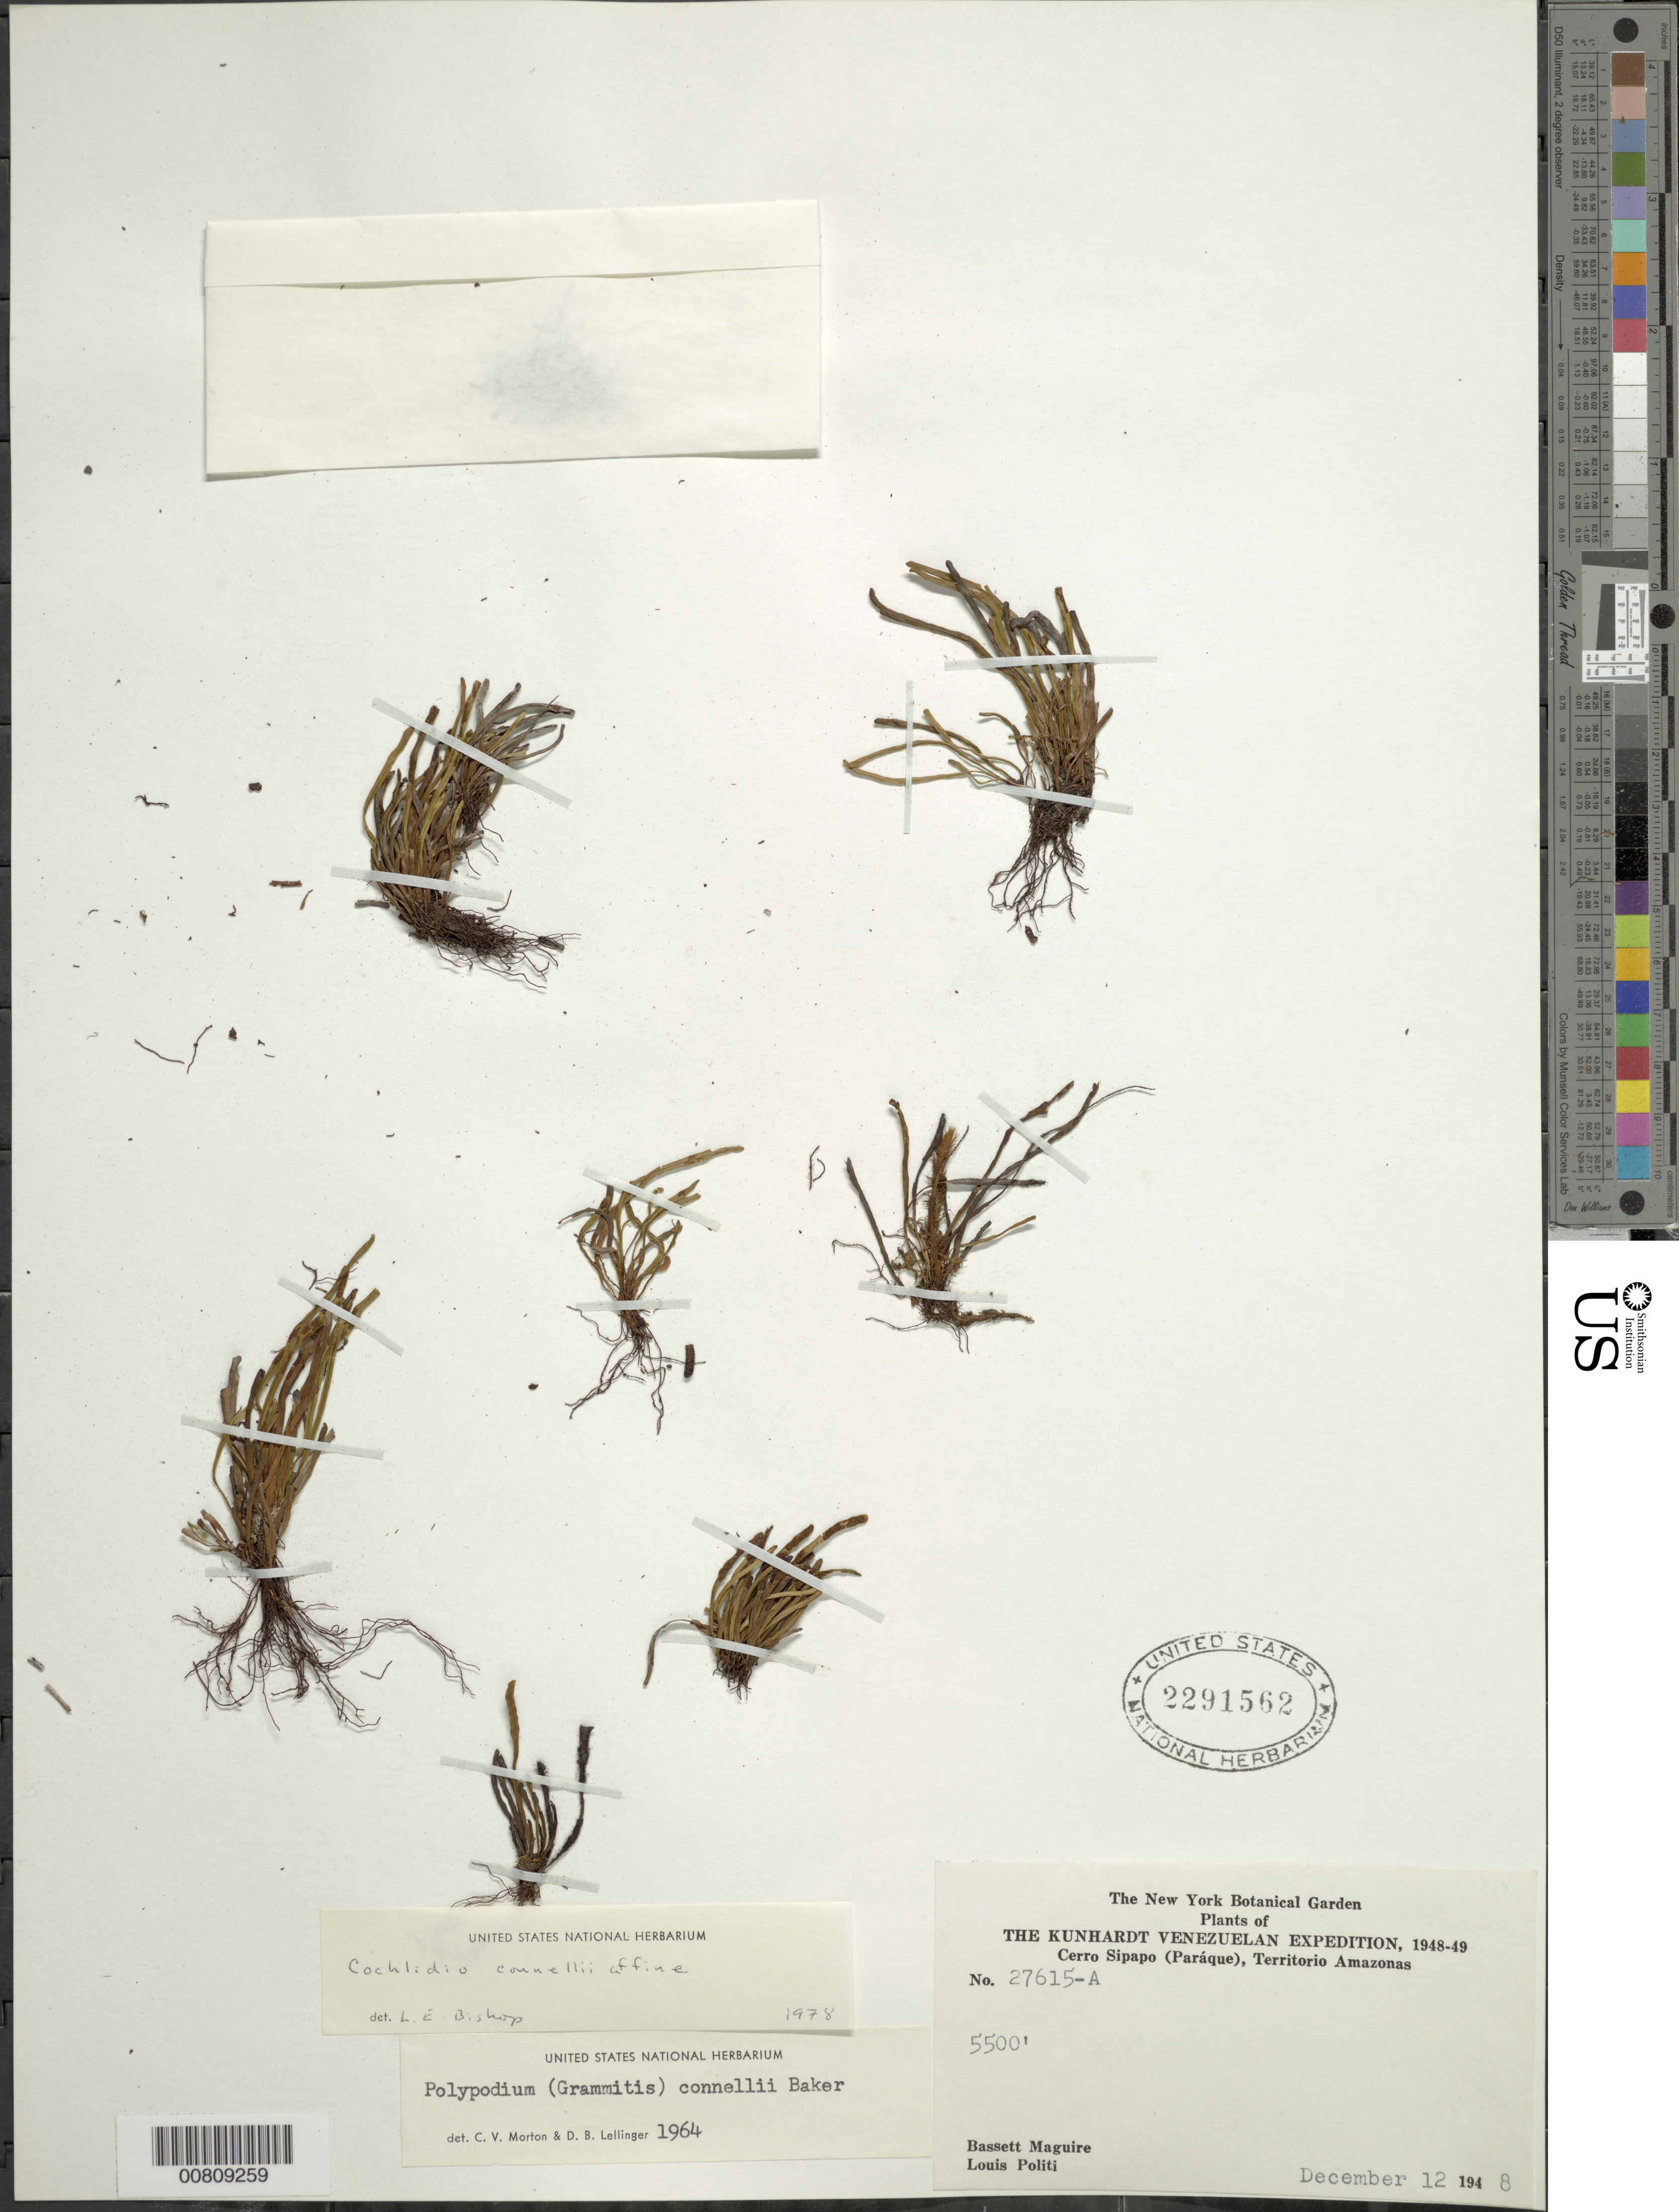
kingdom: Plantae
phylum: Tracheophyta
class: Polypodiopsida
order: Polypodiales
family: Polypodiaceae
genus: Cochlidium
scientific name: Cochlidium connellii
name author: (Baker) A.C. Sm.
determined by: Bishop, L. E.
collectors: B. Maguire & L. Politi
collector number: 27615 A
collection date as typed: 12-Dec-48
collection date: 1948-12-12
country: Venezuela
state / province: Amazonas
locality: Cerro Sipapo (Paráque)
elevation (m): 1676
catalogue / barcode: US 2291562